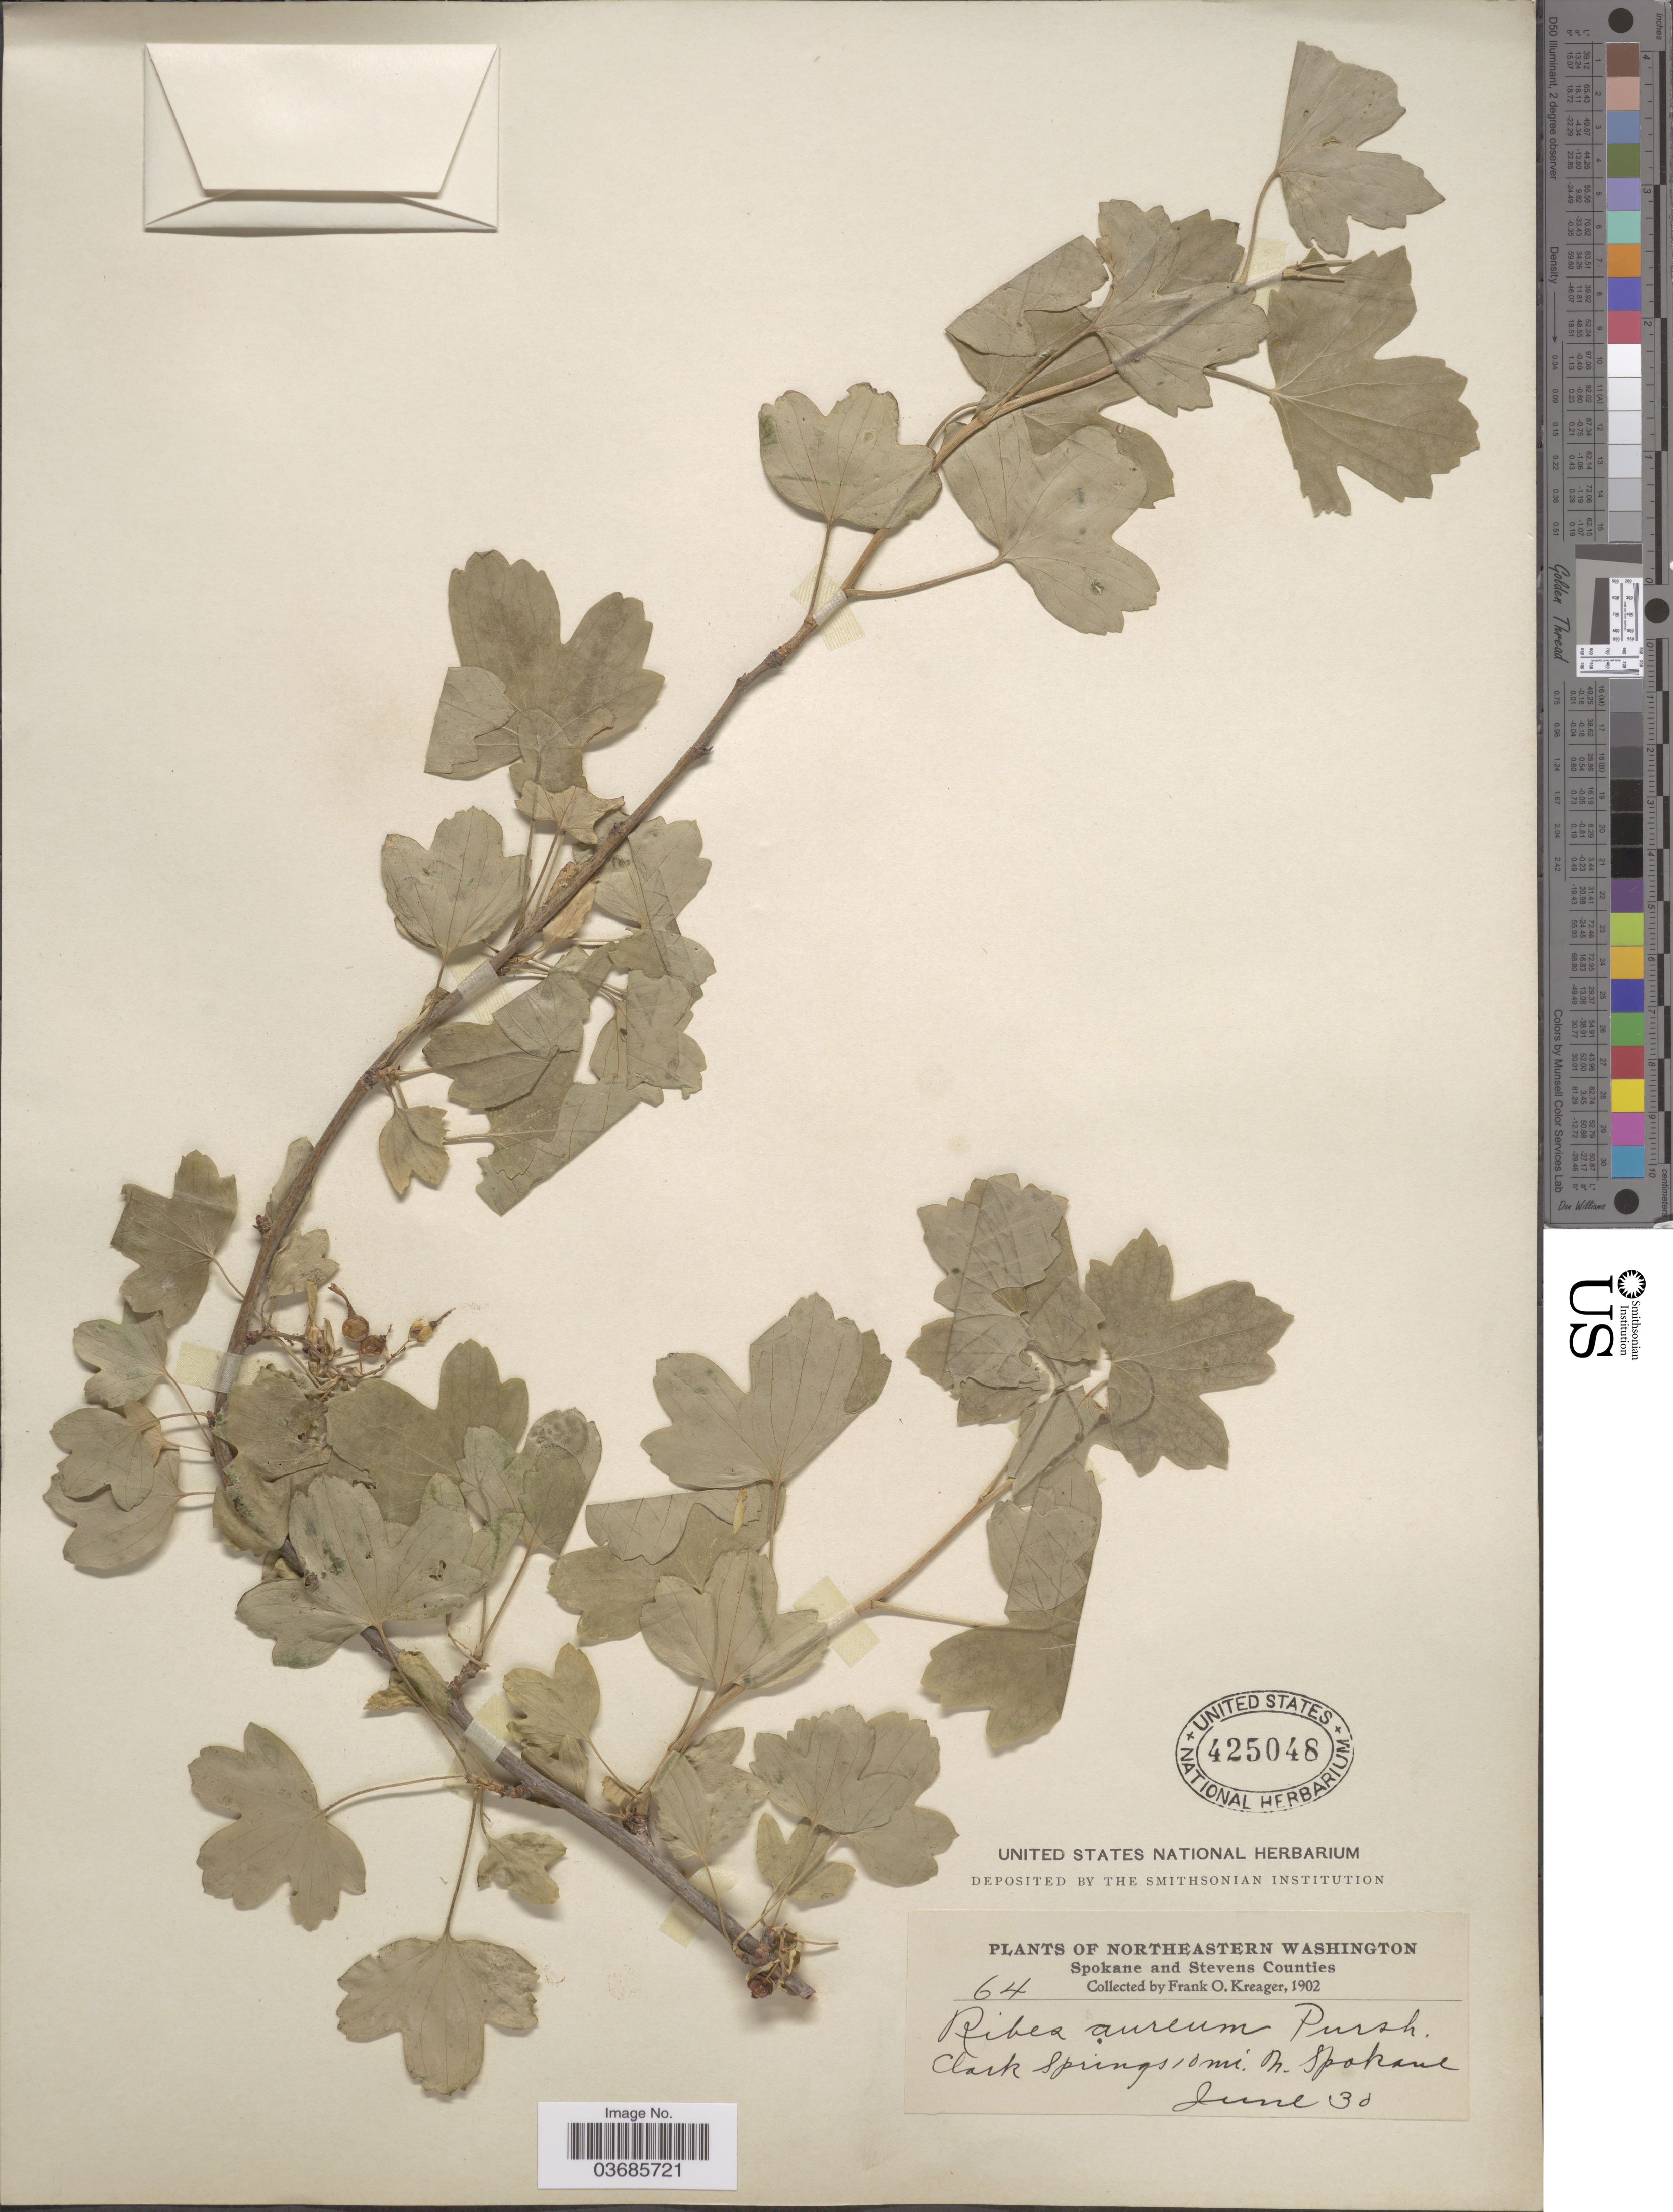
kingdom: Plantae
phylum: Tracheophyta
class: Magnoliopsida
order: Saxifragales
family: Grossulariaceae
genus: Ribes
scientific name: Ribes aureum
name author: Pursh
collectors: F. Kreager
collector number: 64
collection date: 1902-06-30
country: United States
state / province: Washington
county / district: Spokane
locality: Northeastern Washington. Clark Springs 10. mi N. Spokane.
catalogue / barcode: US 425048